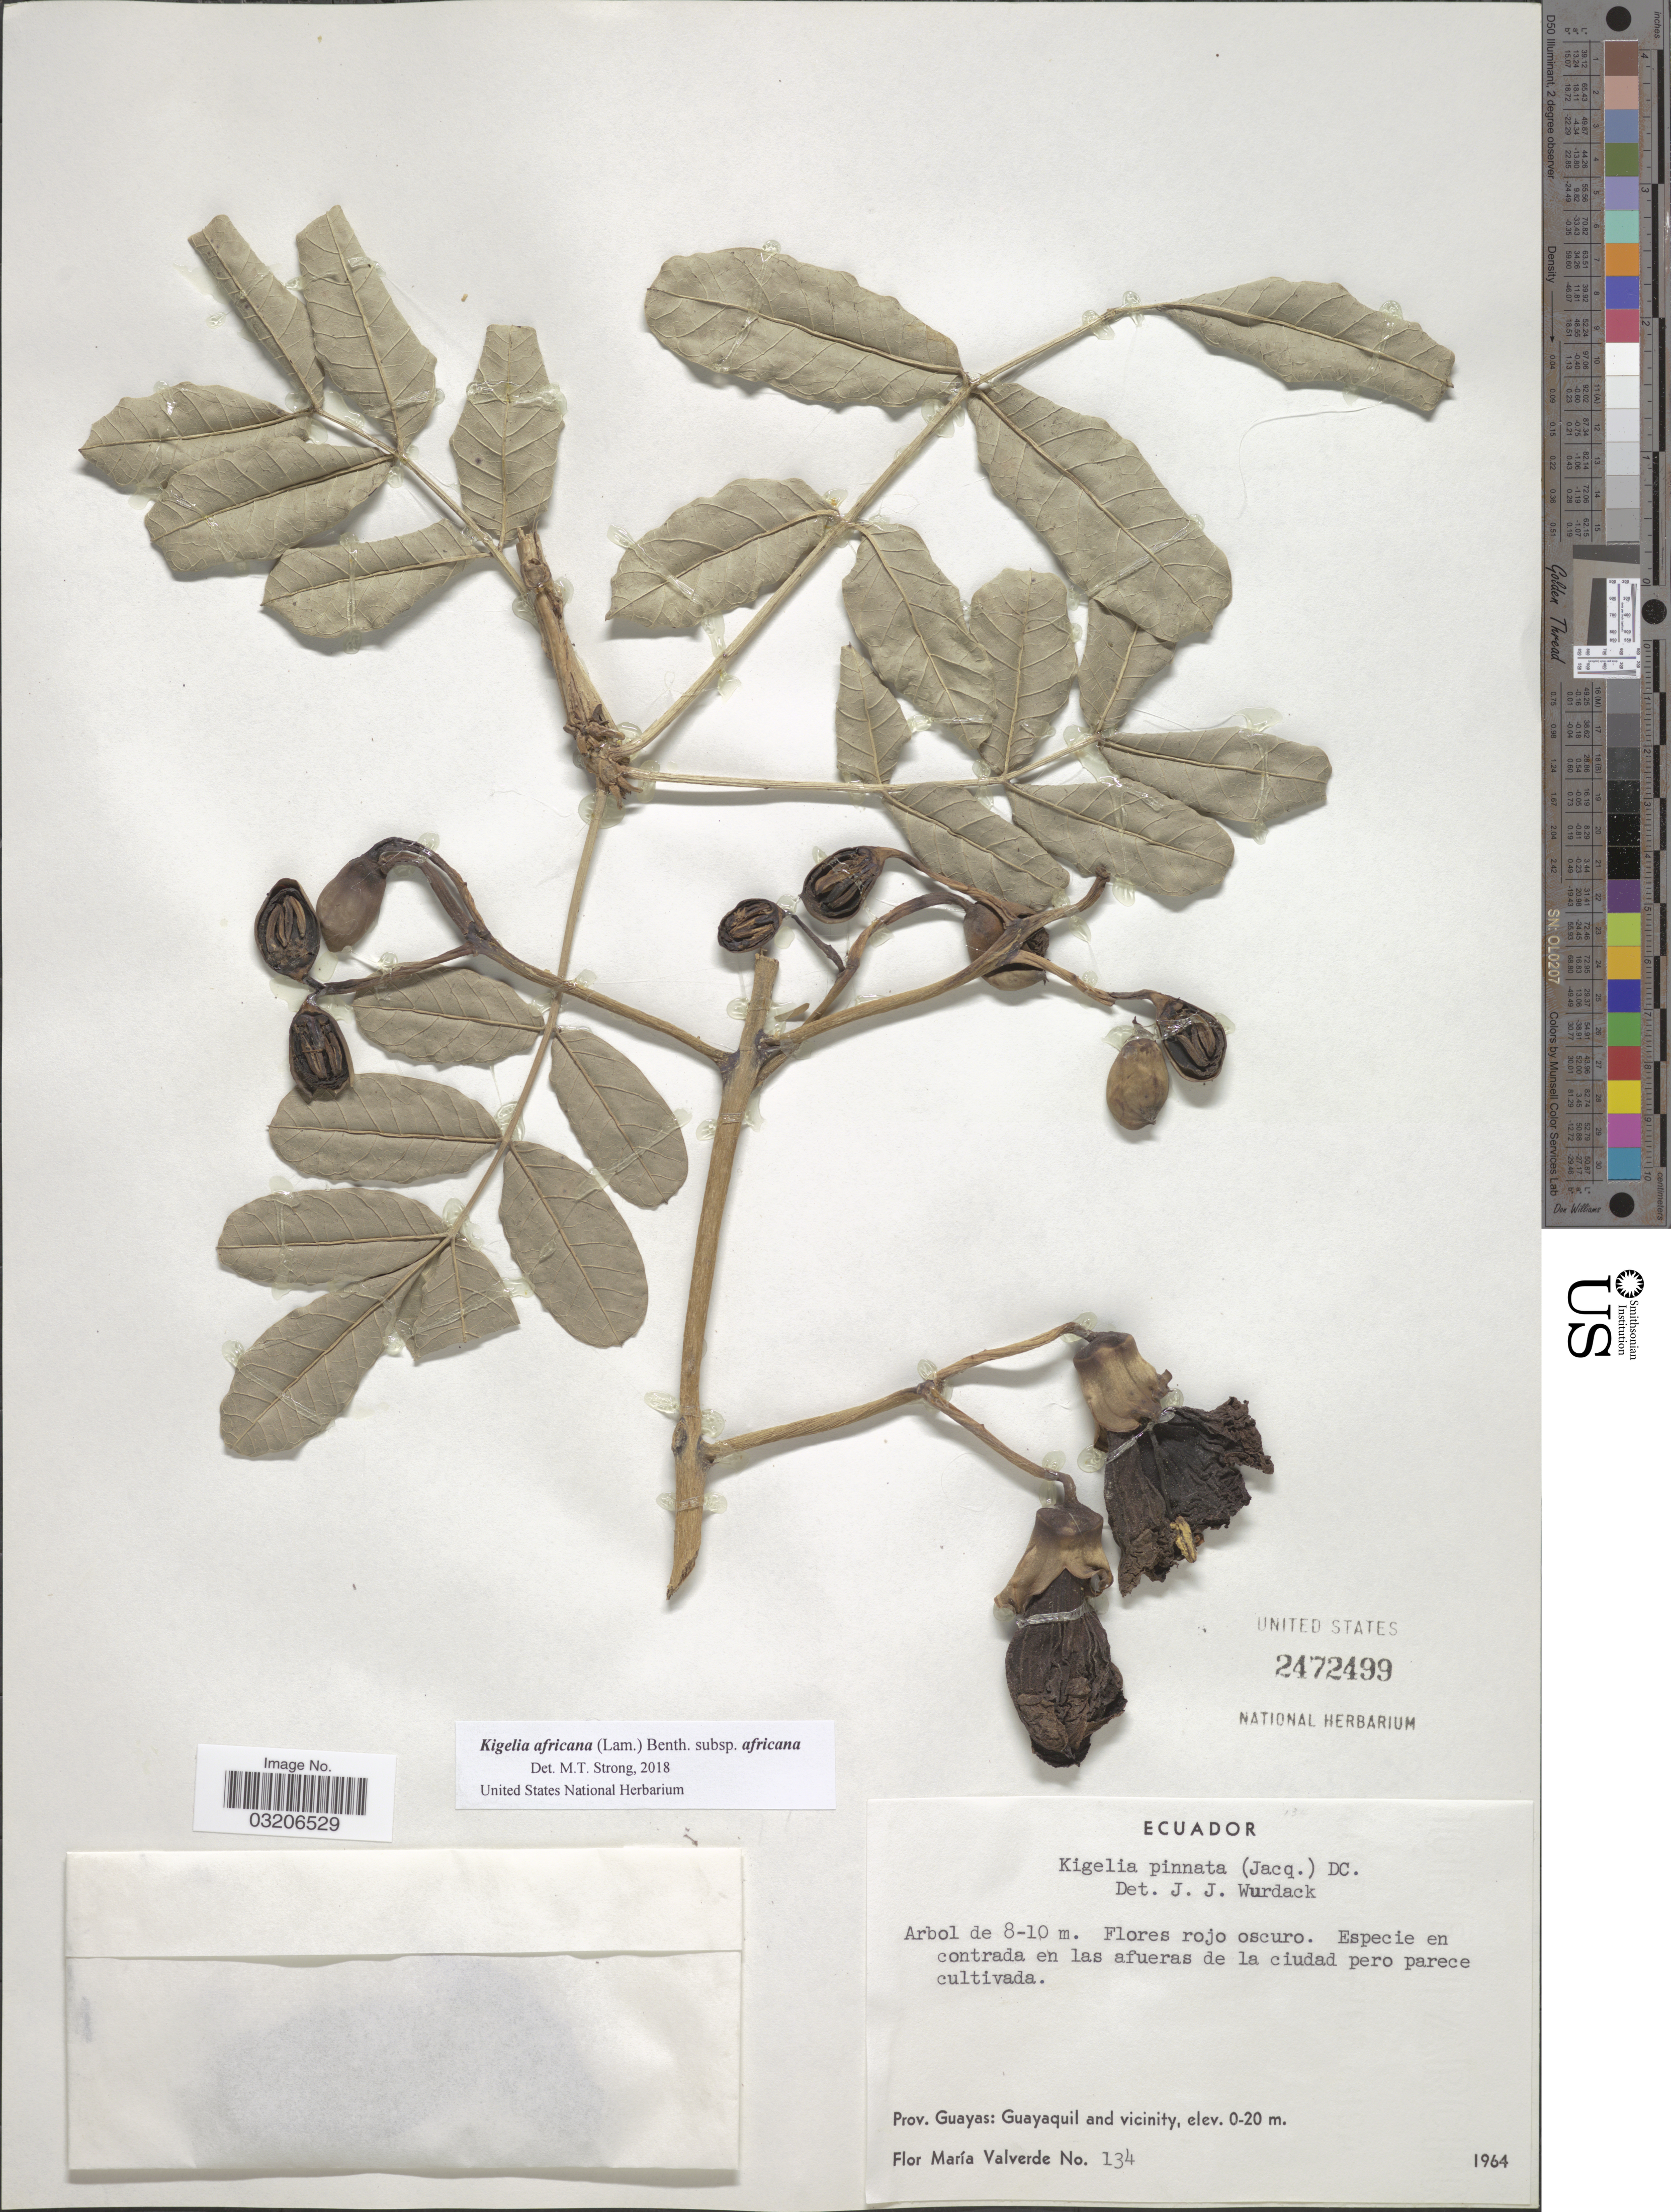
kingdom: Plantae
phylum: Tracheophyta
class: Magnoliopsida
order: Lamiales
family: Bignoniaceae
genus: Kigelia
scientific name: Kigelia africana subsp. africana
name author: (Lam.) Benth.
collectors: F. M. Valverde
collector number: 134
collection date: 1964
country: Ecuador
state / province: Guayas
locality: Guayaquil and vicinity.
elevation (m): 0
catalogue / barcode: US 2472499